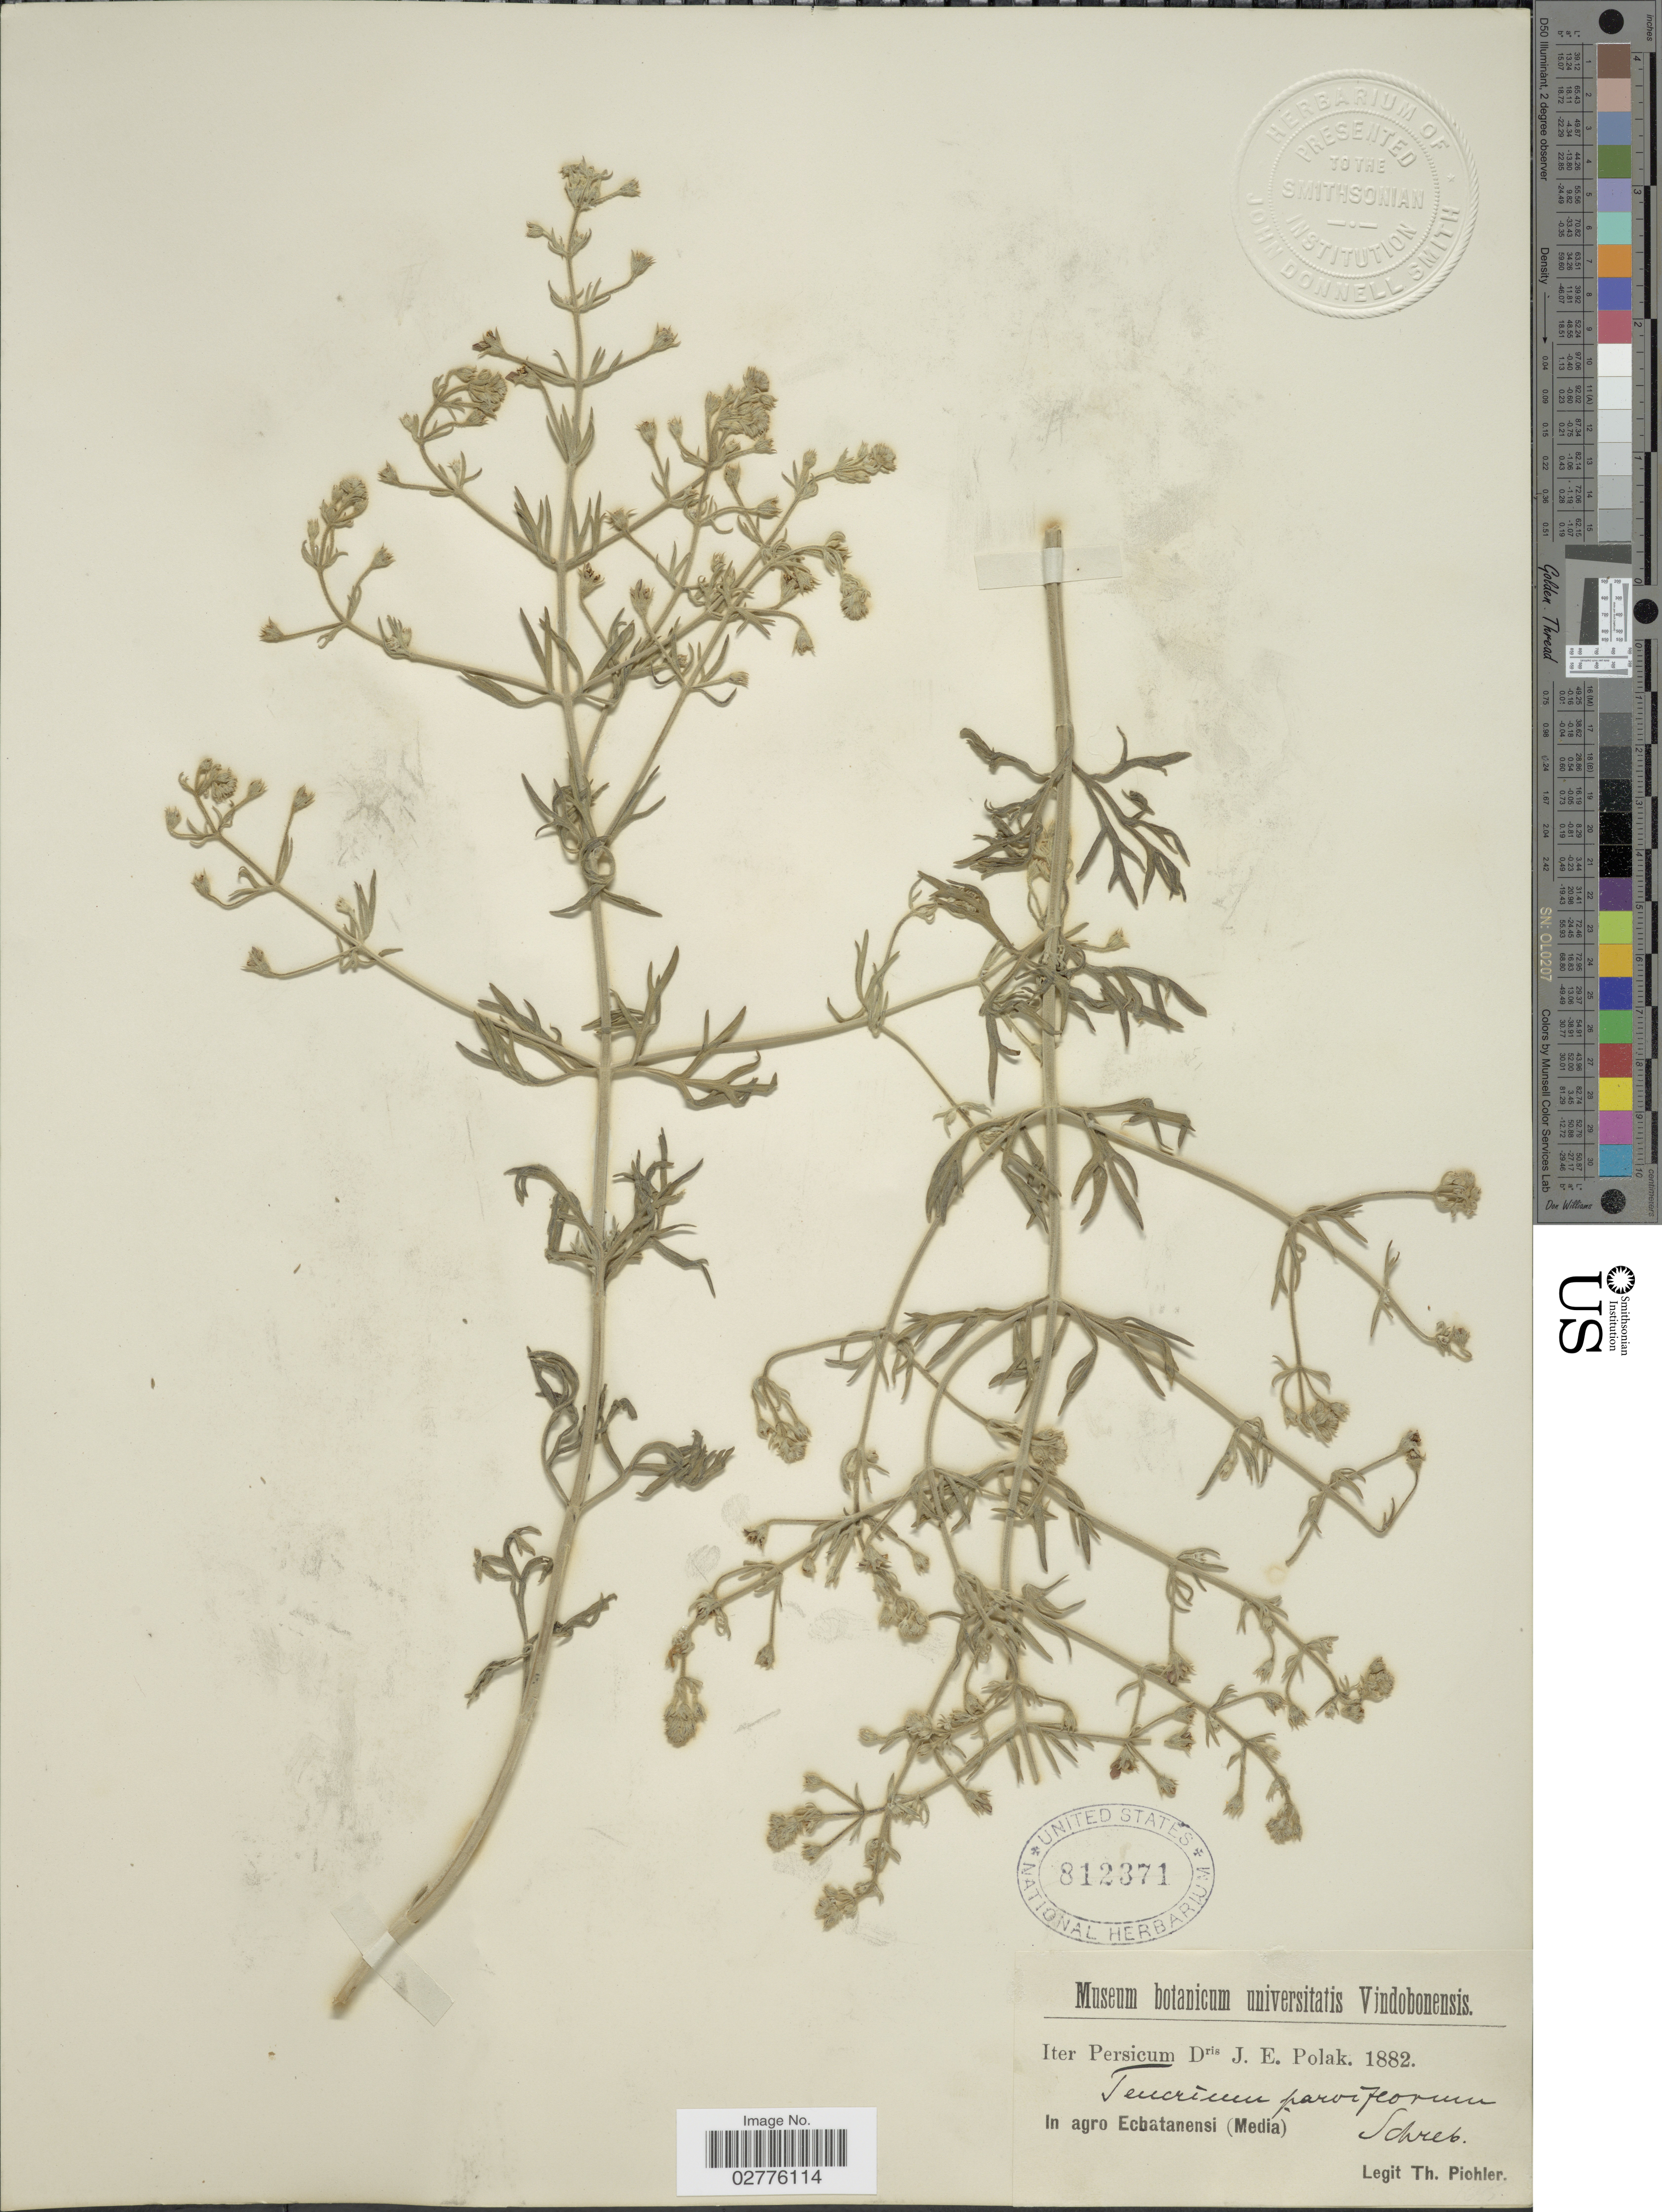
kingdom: Plantae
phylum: Tracheophyta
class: Magnoliopsida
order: Lamiales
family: Lamiaceae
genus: Teucrium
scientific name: Teucrium parviflorum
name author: Schreb.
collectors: T. Pichler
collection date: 1882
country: Iran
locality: Persicum, in agro Echatanensi (Media).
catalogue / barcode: US 812371